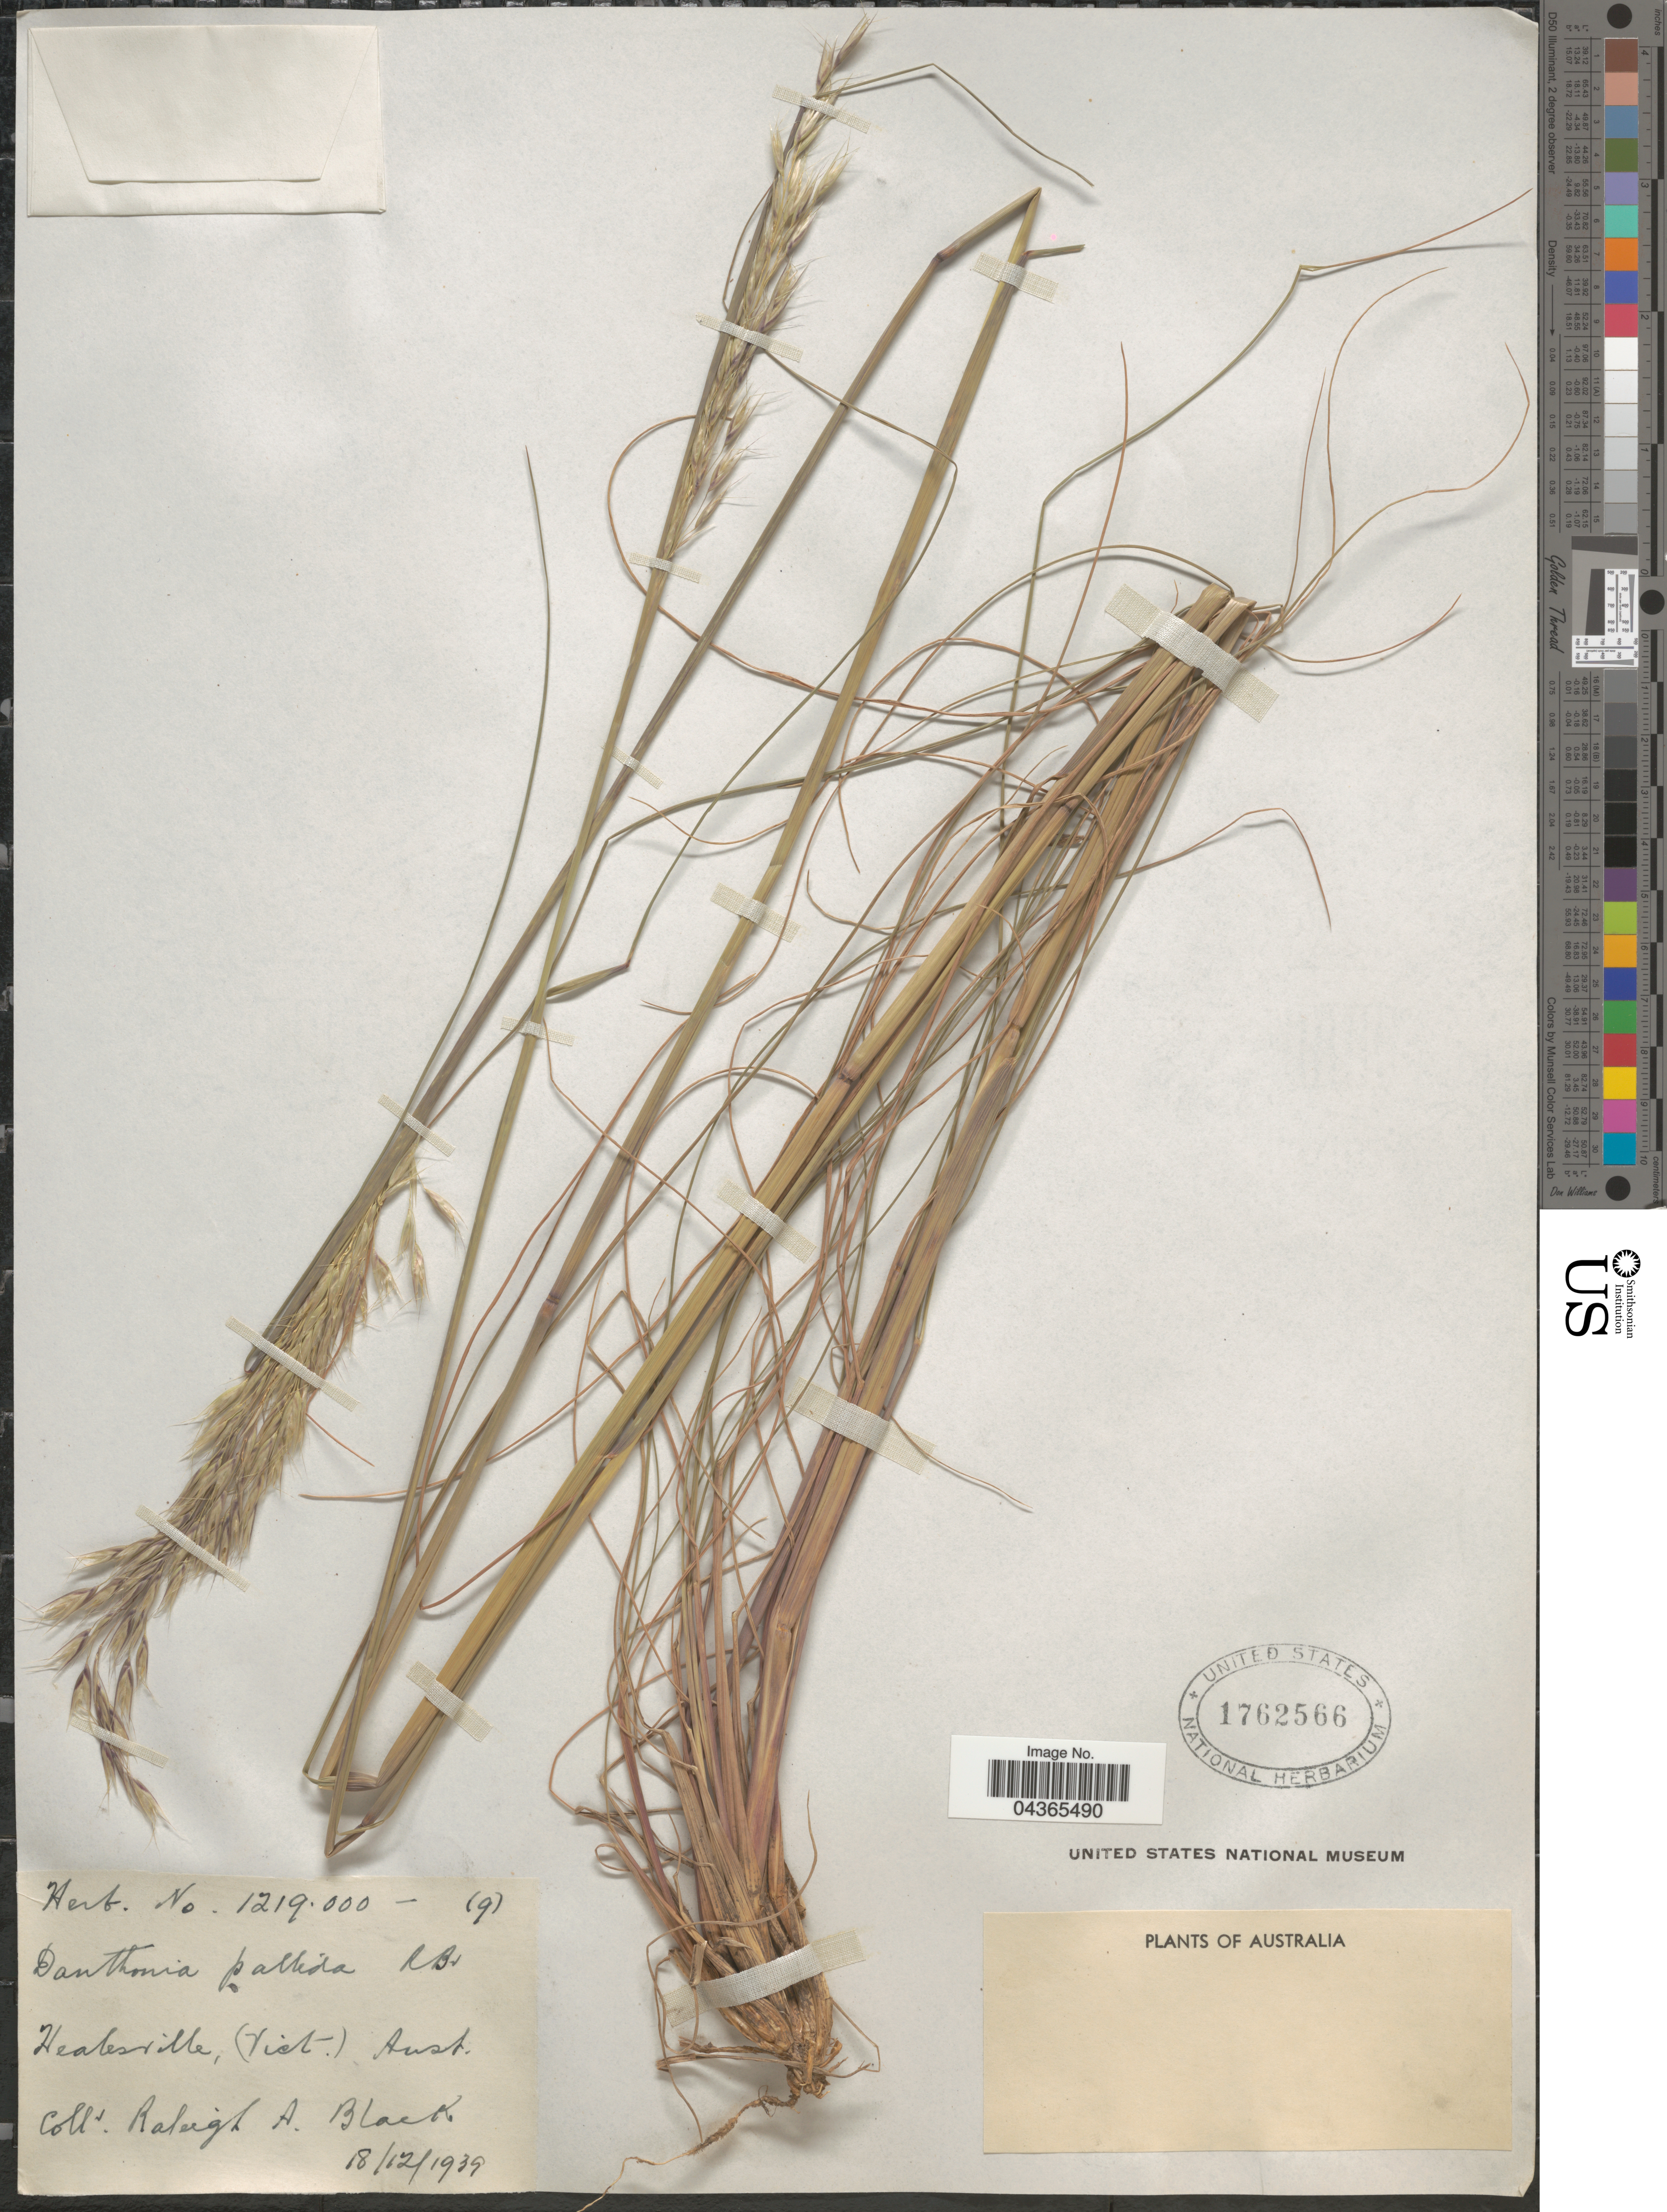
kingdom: Plantae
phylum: Tracheophyta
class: Liliopsida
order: Poales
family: Poaceae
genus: Rytidosperma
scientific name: Rytidosperma pallidum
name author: (R. Br.) A.M. Humphreys & H.P. Linder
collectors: R. A. Black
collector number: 1219000-(9)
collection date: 1939-12-18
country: Australia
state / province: Victoria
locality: Healesville, (Vict.).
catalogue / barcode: US 1762566